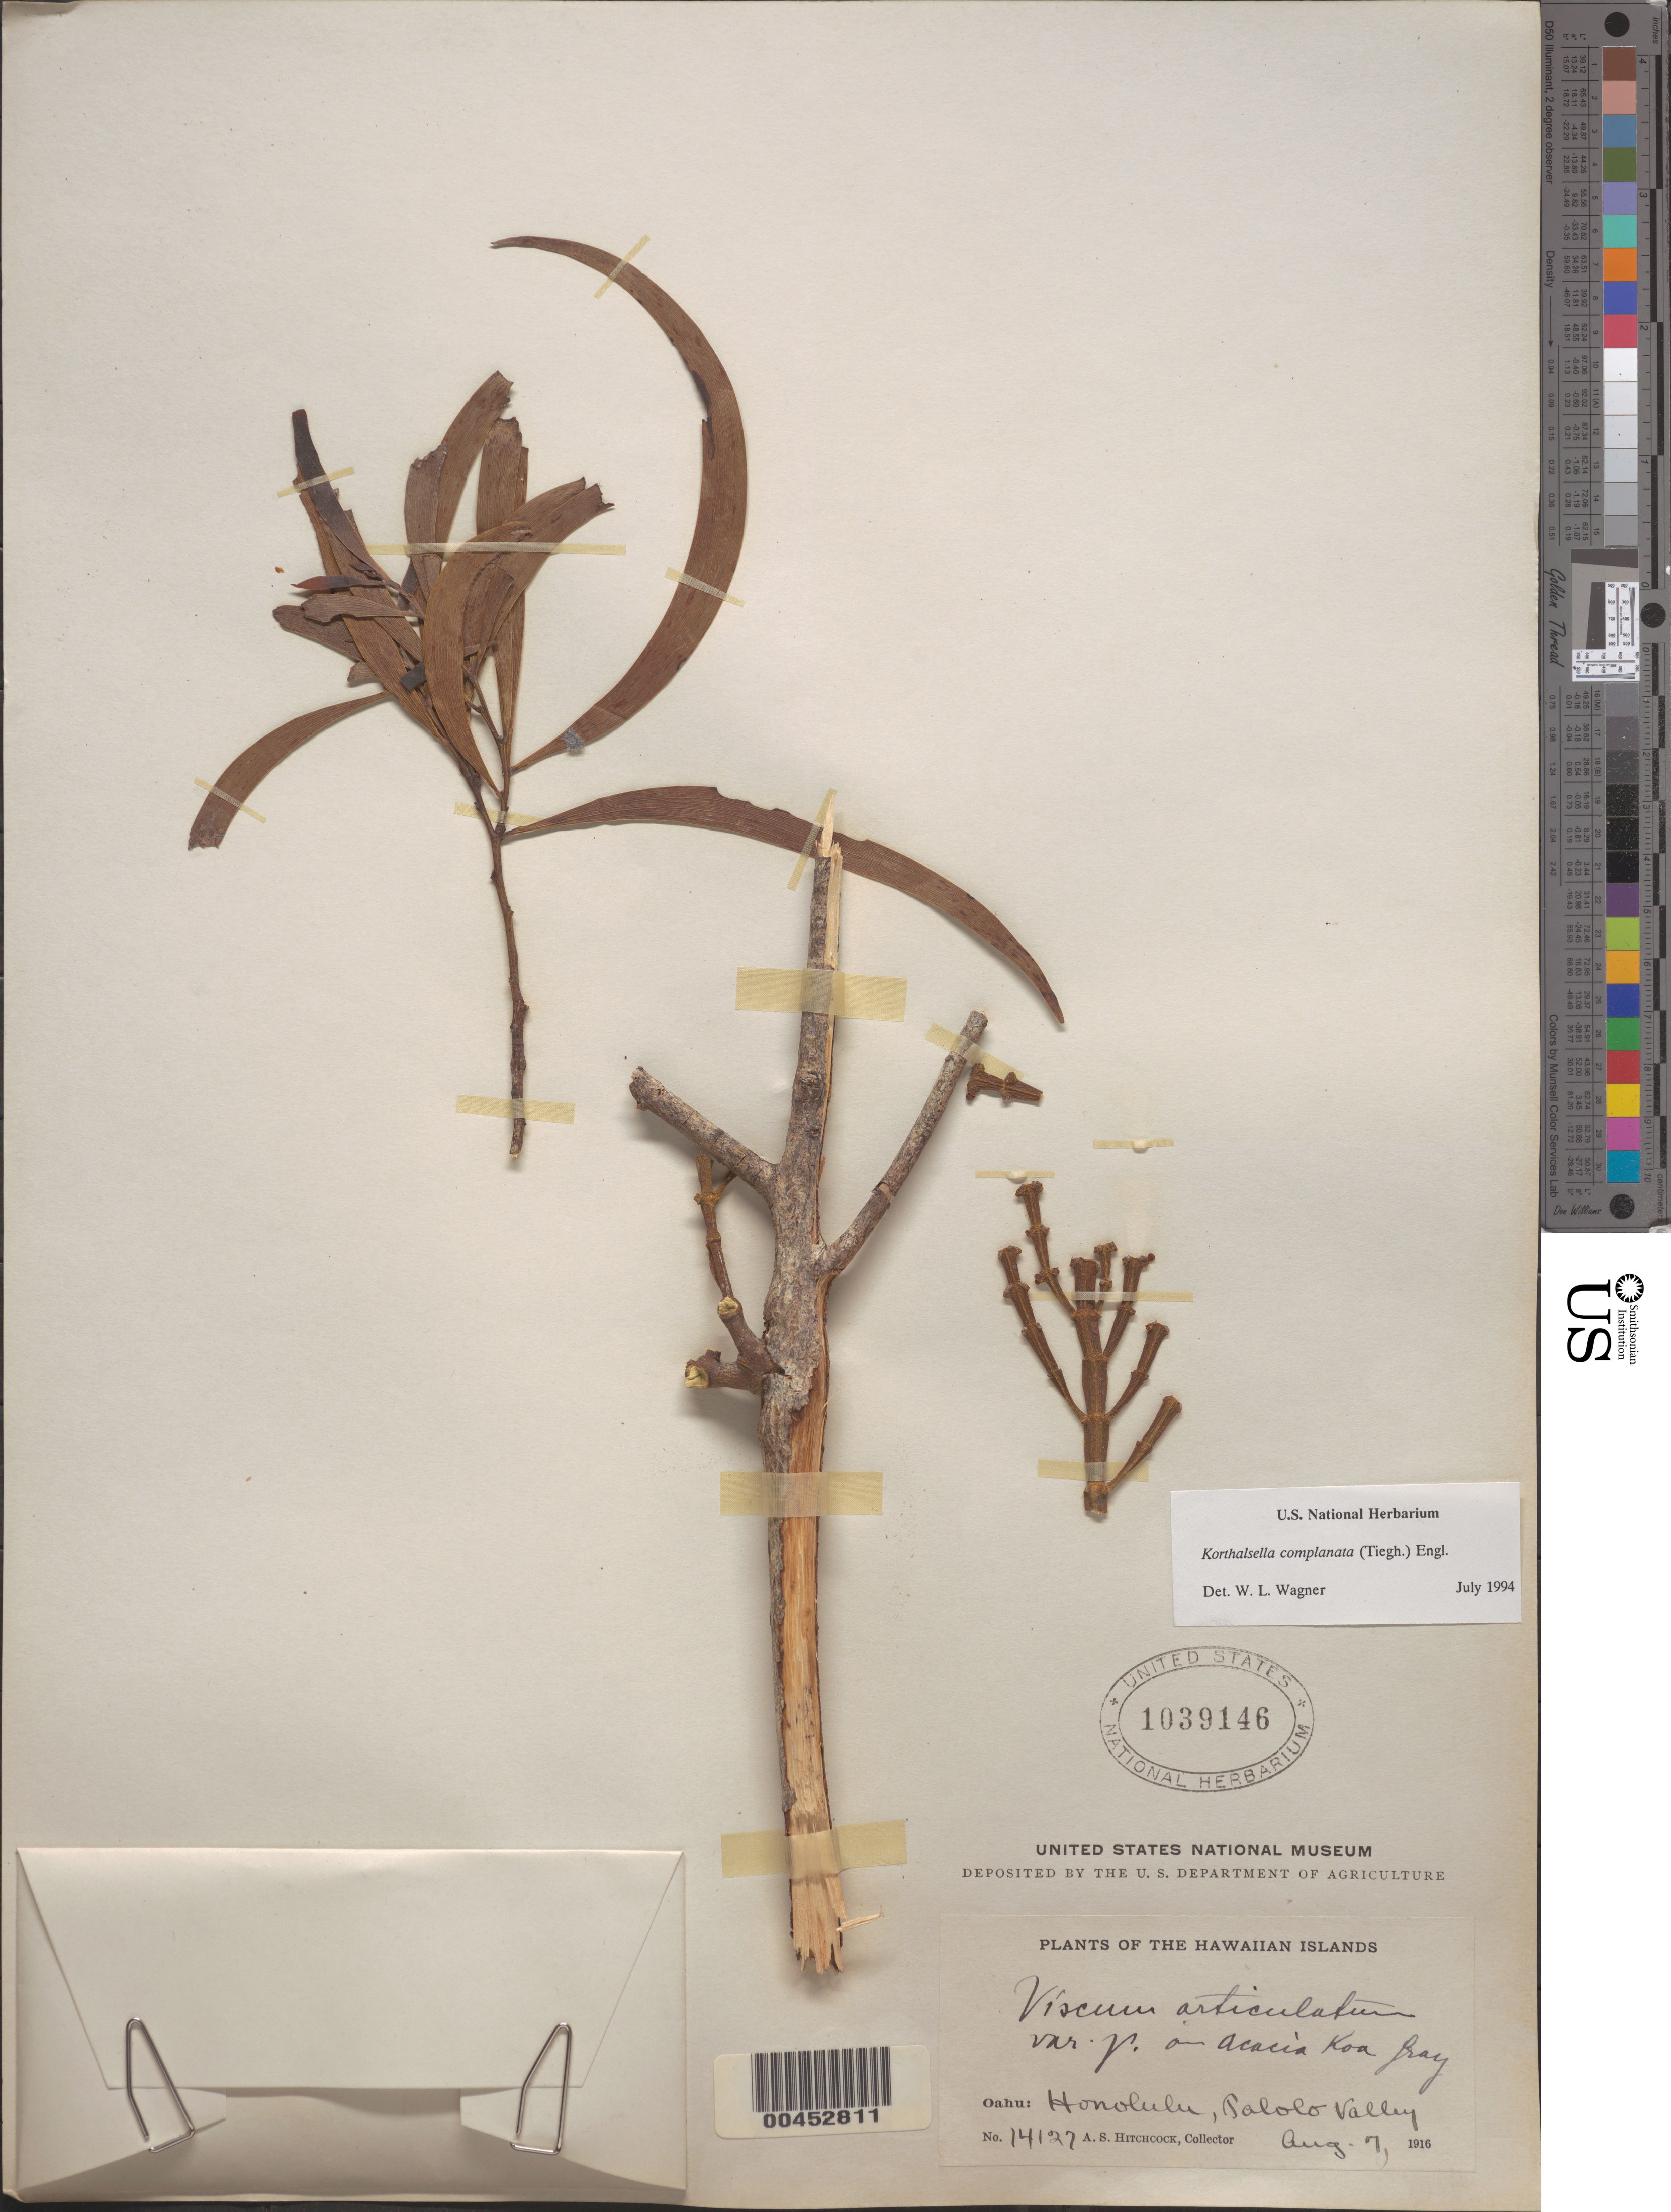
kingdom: Plantae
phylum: Tracheophyta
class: Magnoliopsida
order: Santalales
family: Viscaceae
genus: Korthalsella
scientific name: Korthalsella complanata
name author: (Tiegh.) Engl.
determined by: Wagner, W. L., (BOT), Smithsonian Institution - National Museum of Natural History (UNITED STATES)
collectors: A. S. Hitchcock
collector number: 14127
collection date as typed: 7 Aug 1916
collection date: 1916-08-07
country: United States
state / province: Hawaii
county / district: Honolulu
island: Oahu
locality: Honolulu, Palolo Valley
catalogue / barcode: US 1039146